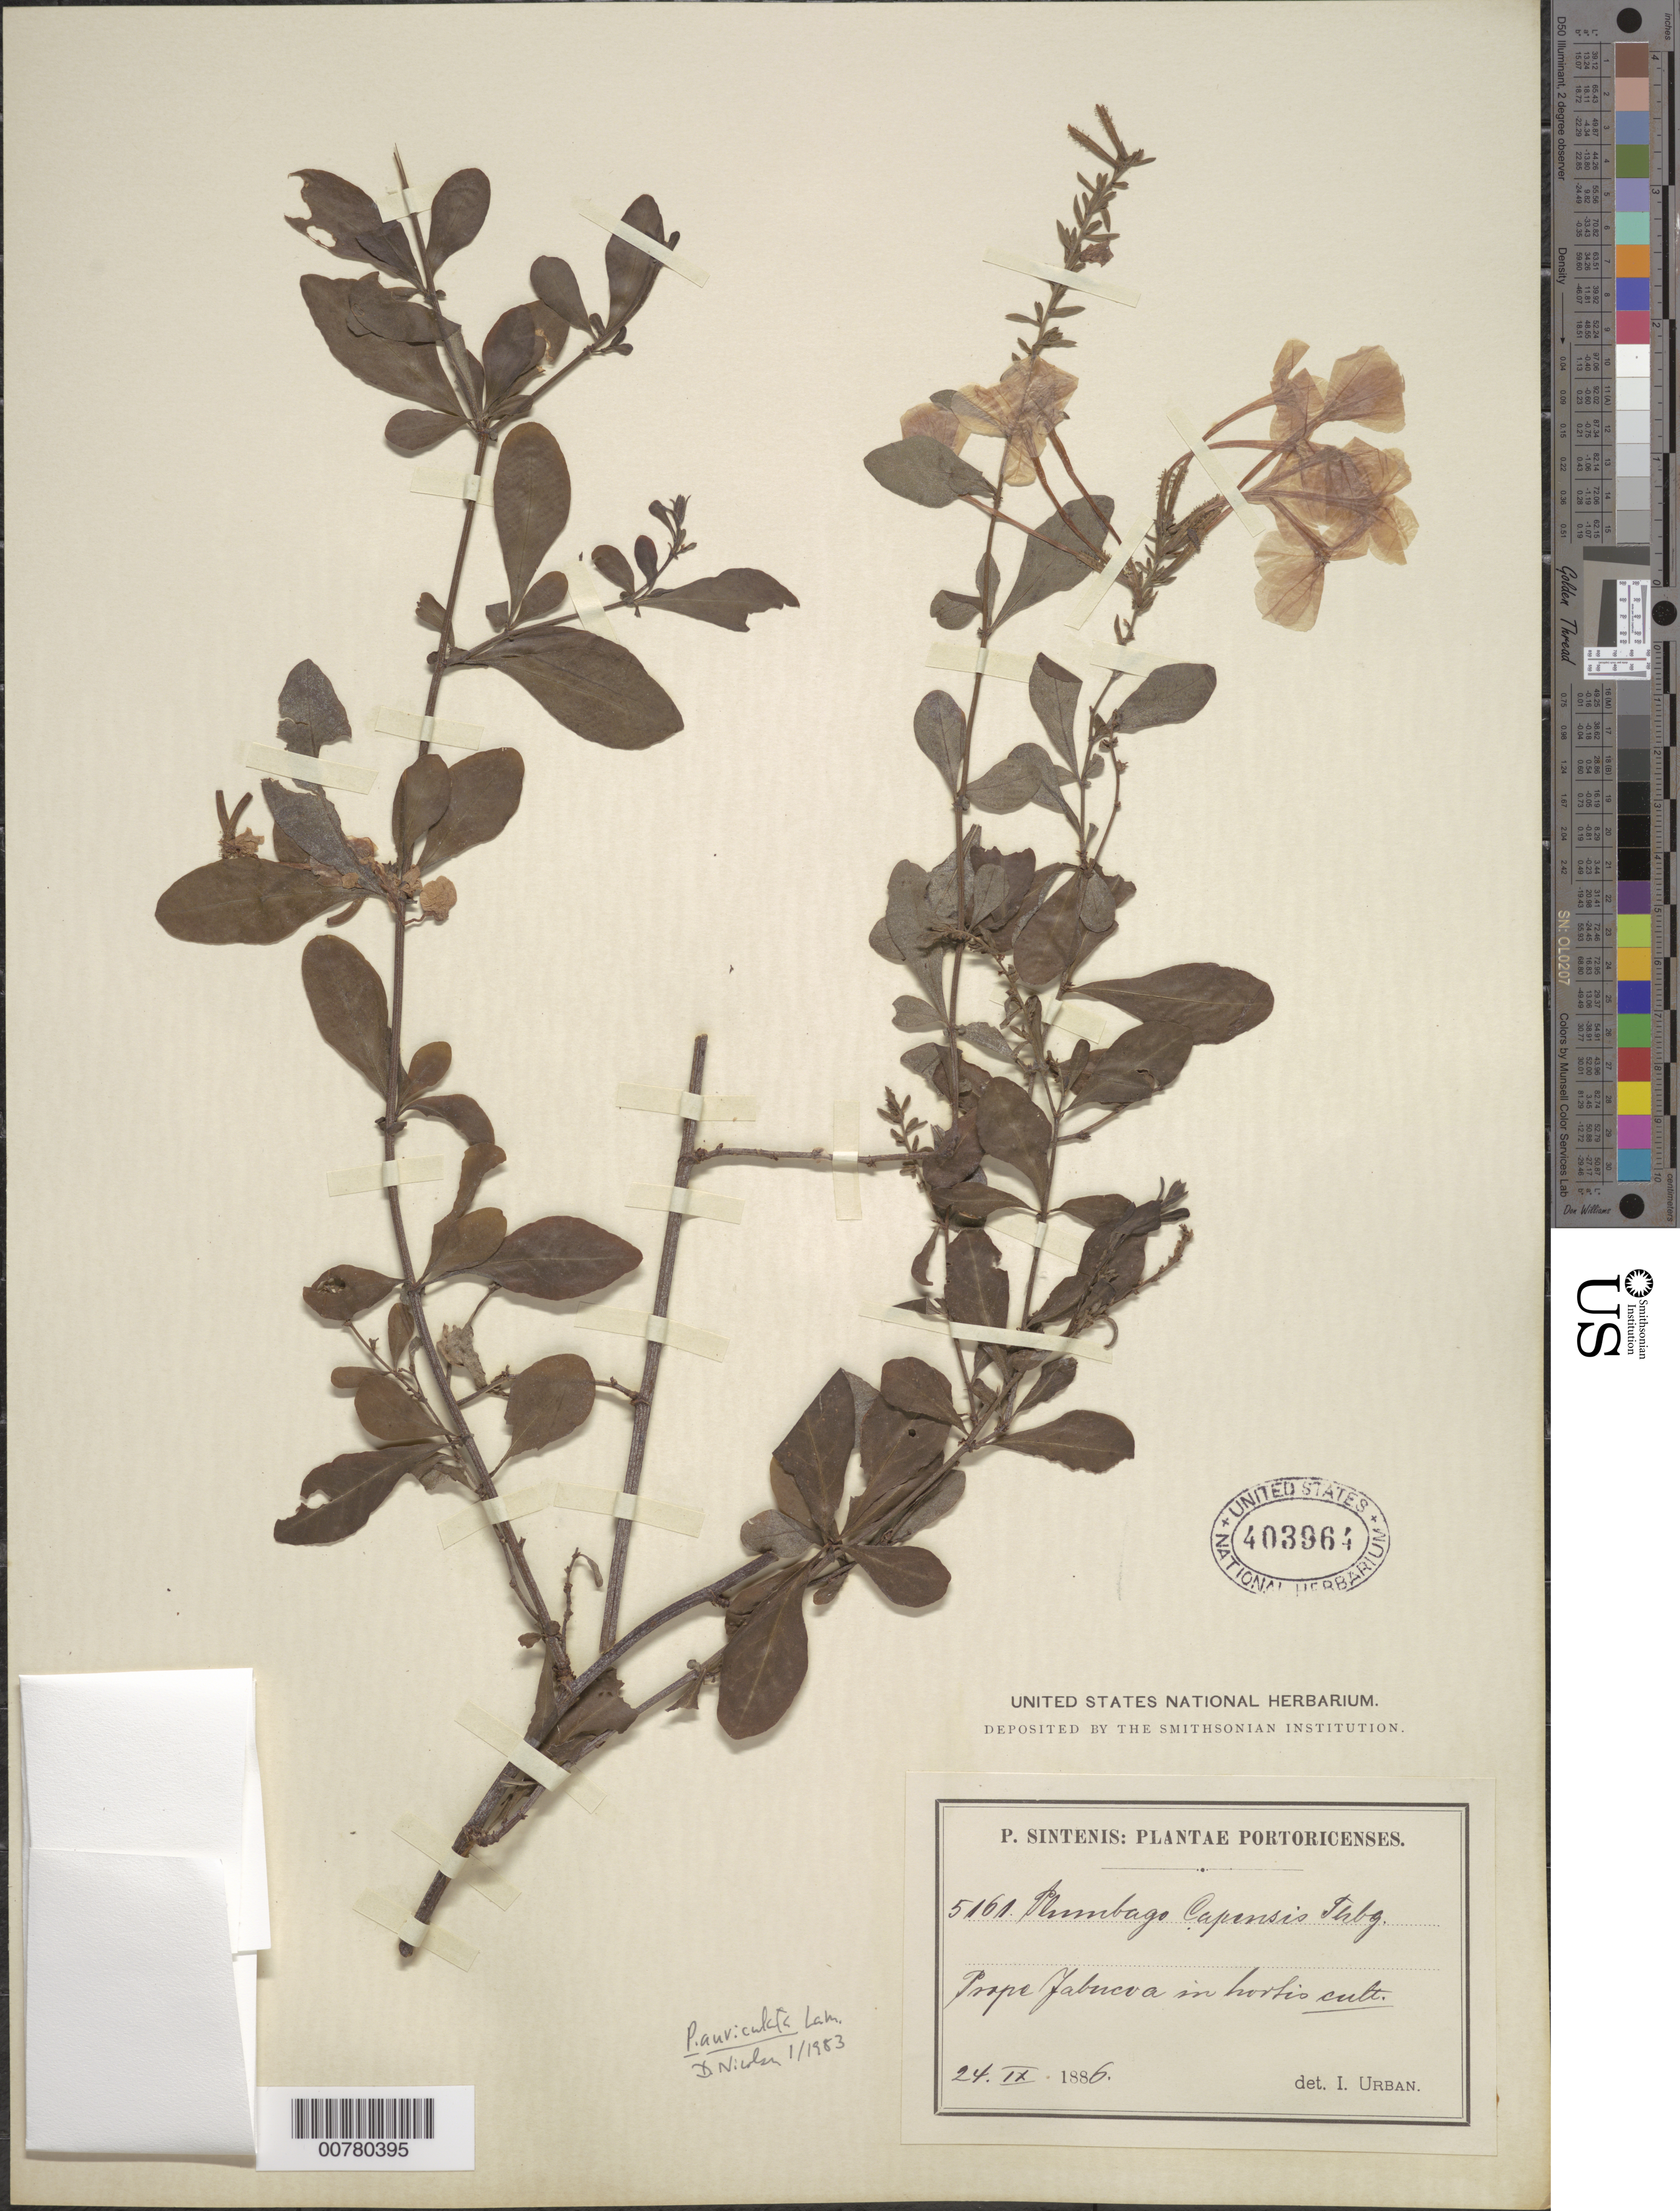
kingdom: Plantae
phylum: Tracheophyta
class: Magnoliopsida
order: Caryophyllales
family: Plumbaginaceae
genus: Plumbago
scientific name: Plumbago auriculata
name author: Lam.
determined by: Nicolson, Dan H.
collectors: P. Sintenis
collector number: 5161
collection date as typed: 24 Sep 1886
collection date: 1886-09-24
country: Puerto Rico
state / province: Yabucoa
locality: Yabucoa.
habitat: In hortis.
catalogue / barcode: US 403964